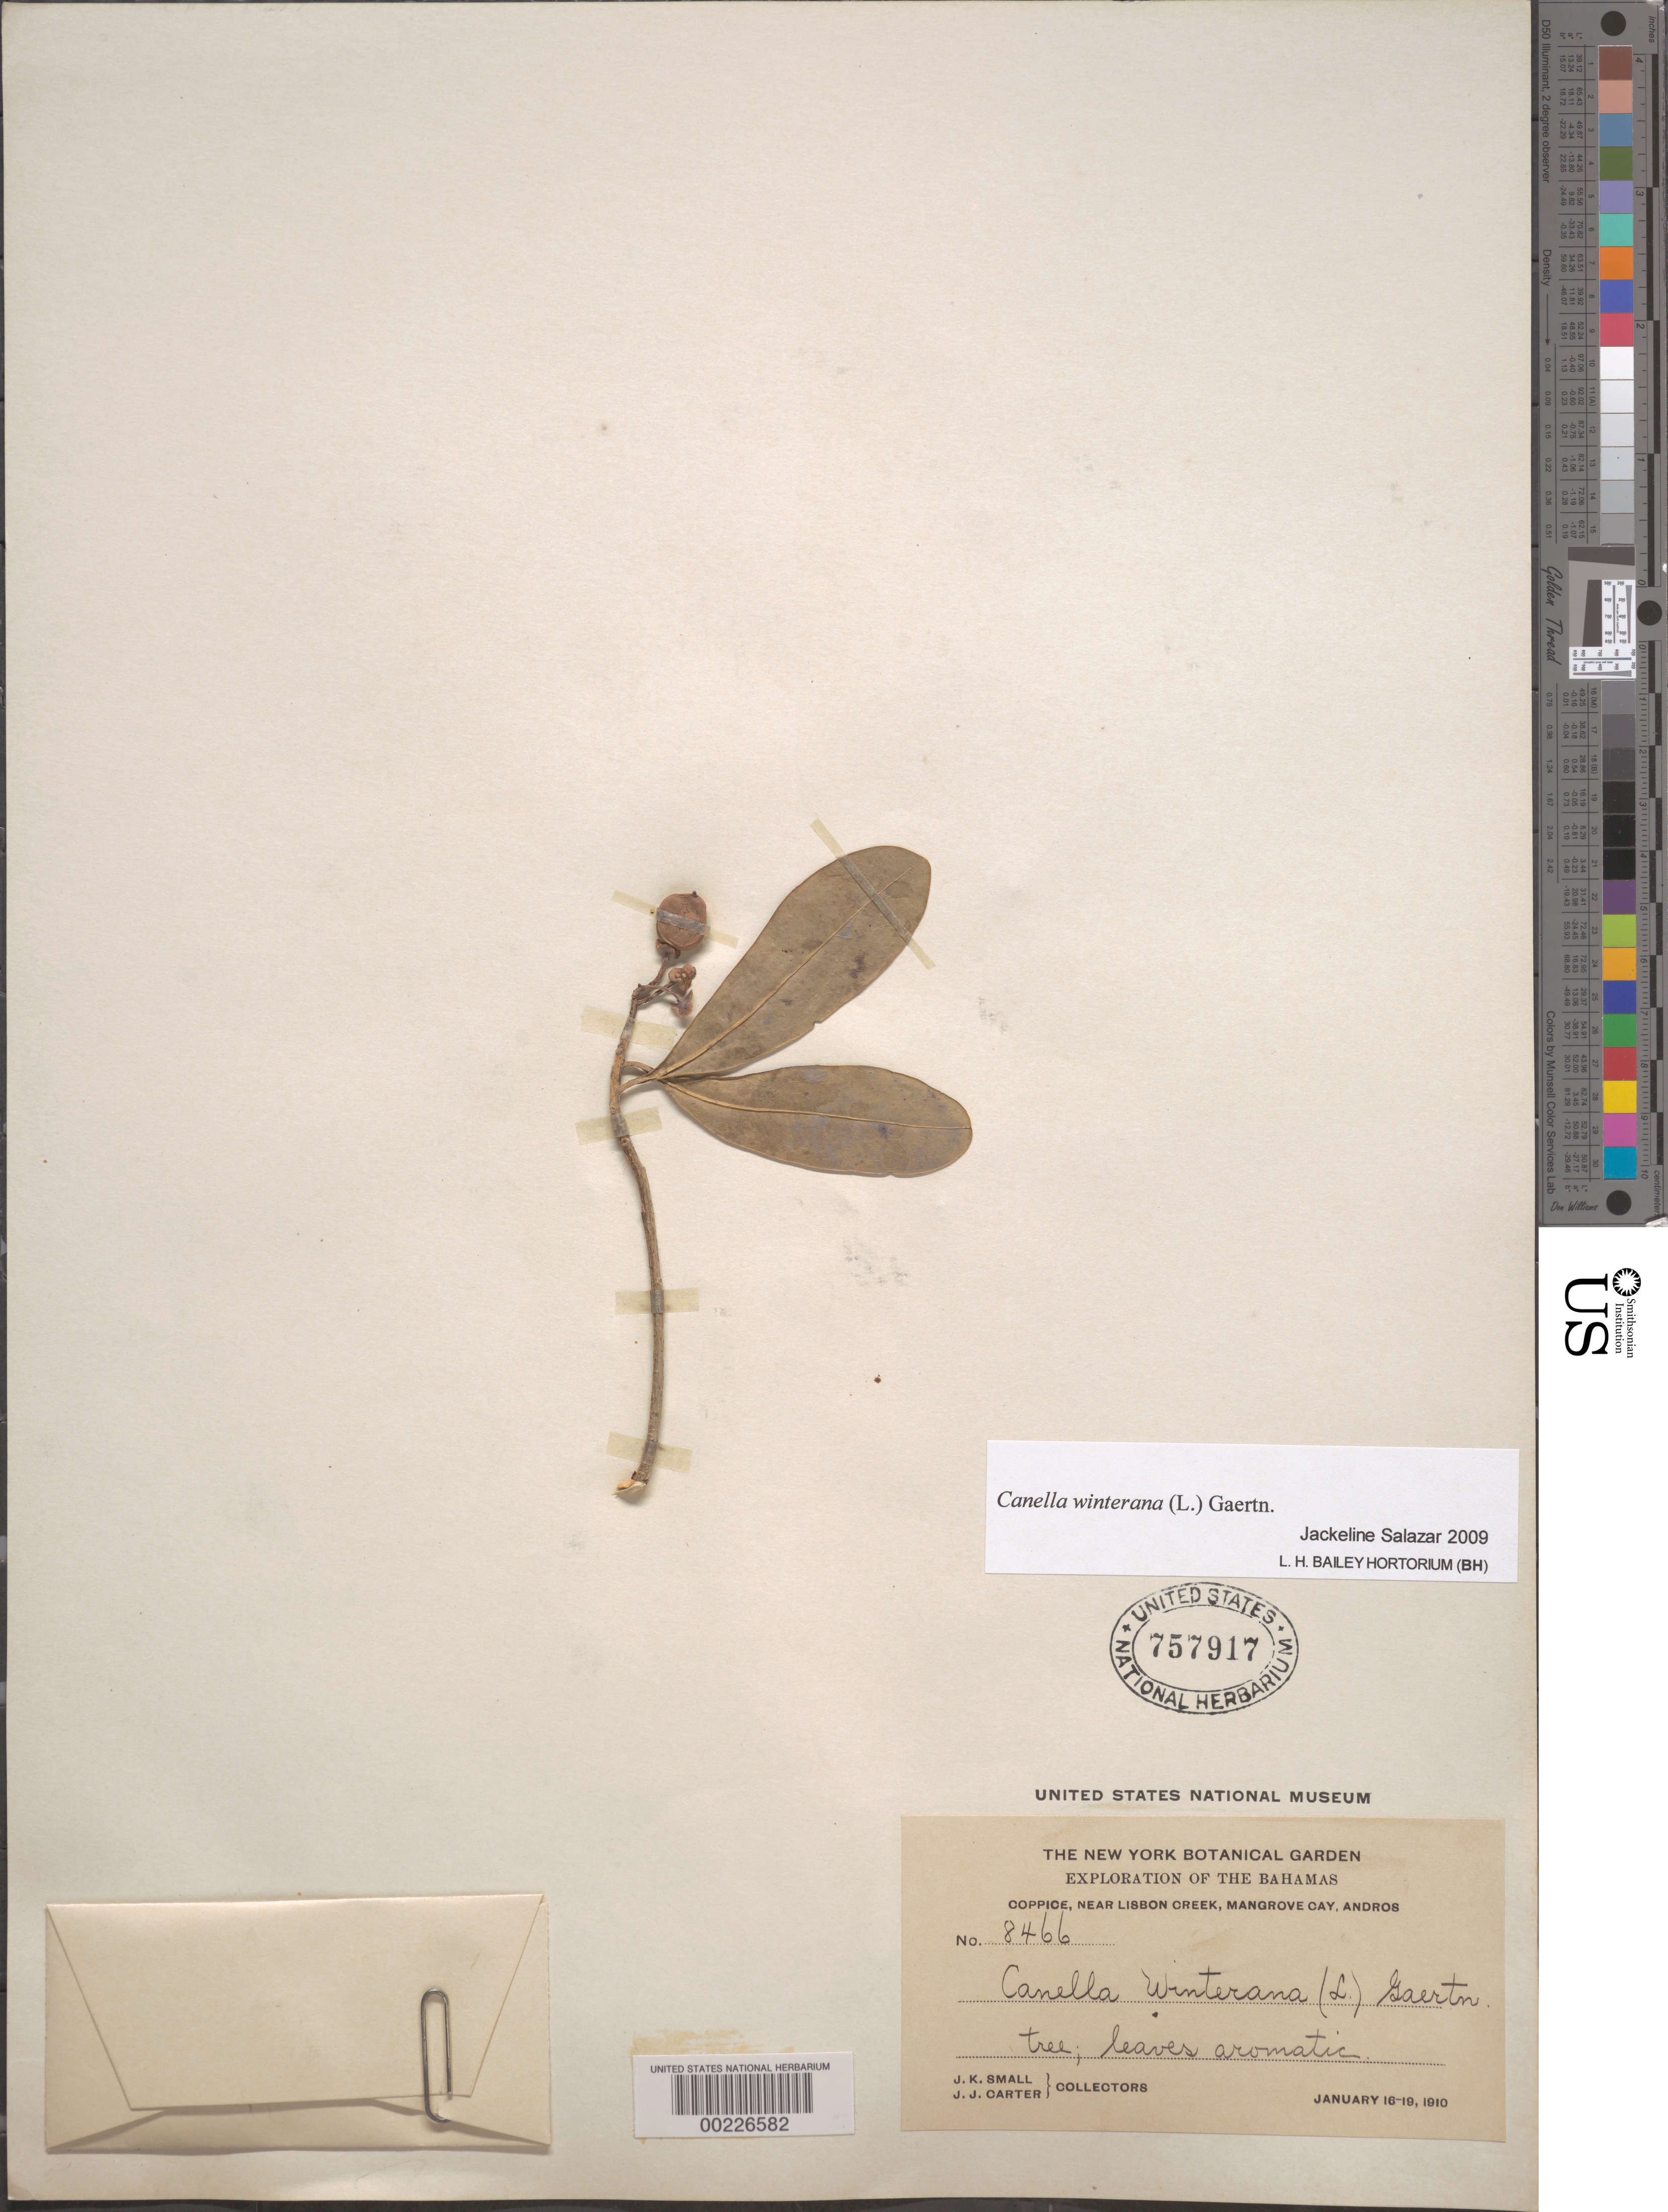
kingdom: Plantae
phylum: Tracheophyta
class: Magnoliopsida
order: Canellales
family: Canellaceae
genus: Canella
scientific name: Canella winterana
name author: (L.) Gaertn.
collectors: J. K. Small & J. J. Carter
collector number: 8466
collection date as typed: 16 Jan 1910 to 19 Jan 1910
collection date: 1910-01-16/1910-01-19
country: Bahamas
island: Andros Island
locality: Coppice, near lisbon creek, mangrove cay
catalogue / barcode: US 757917